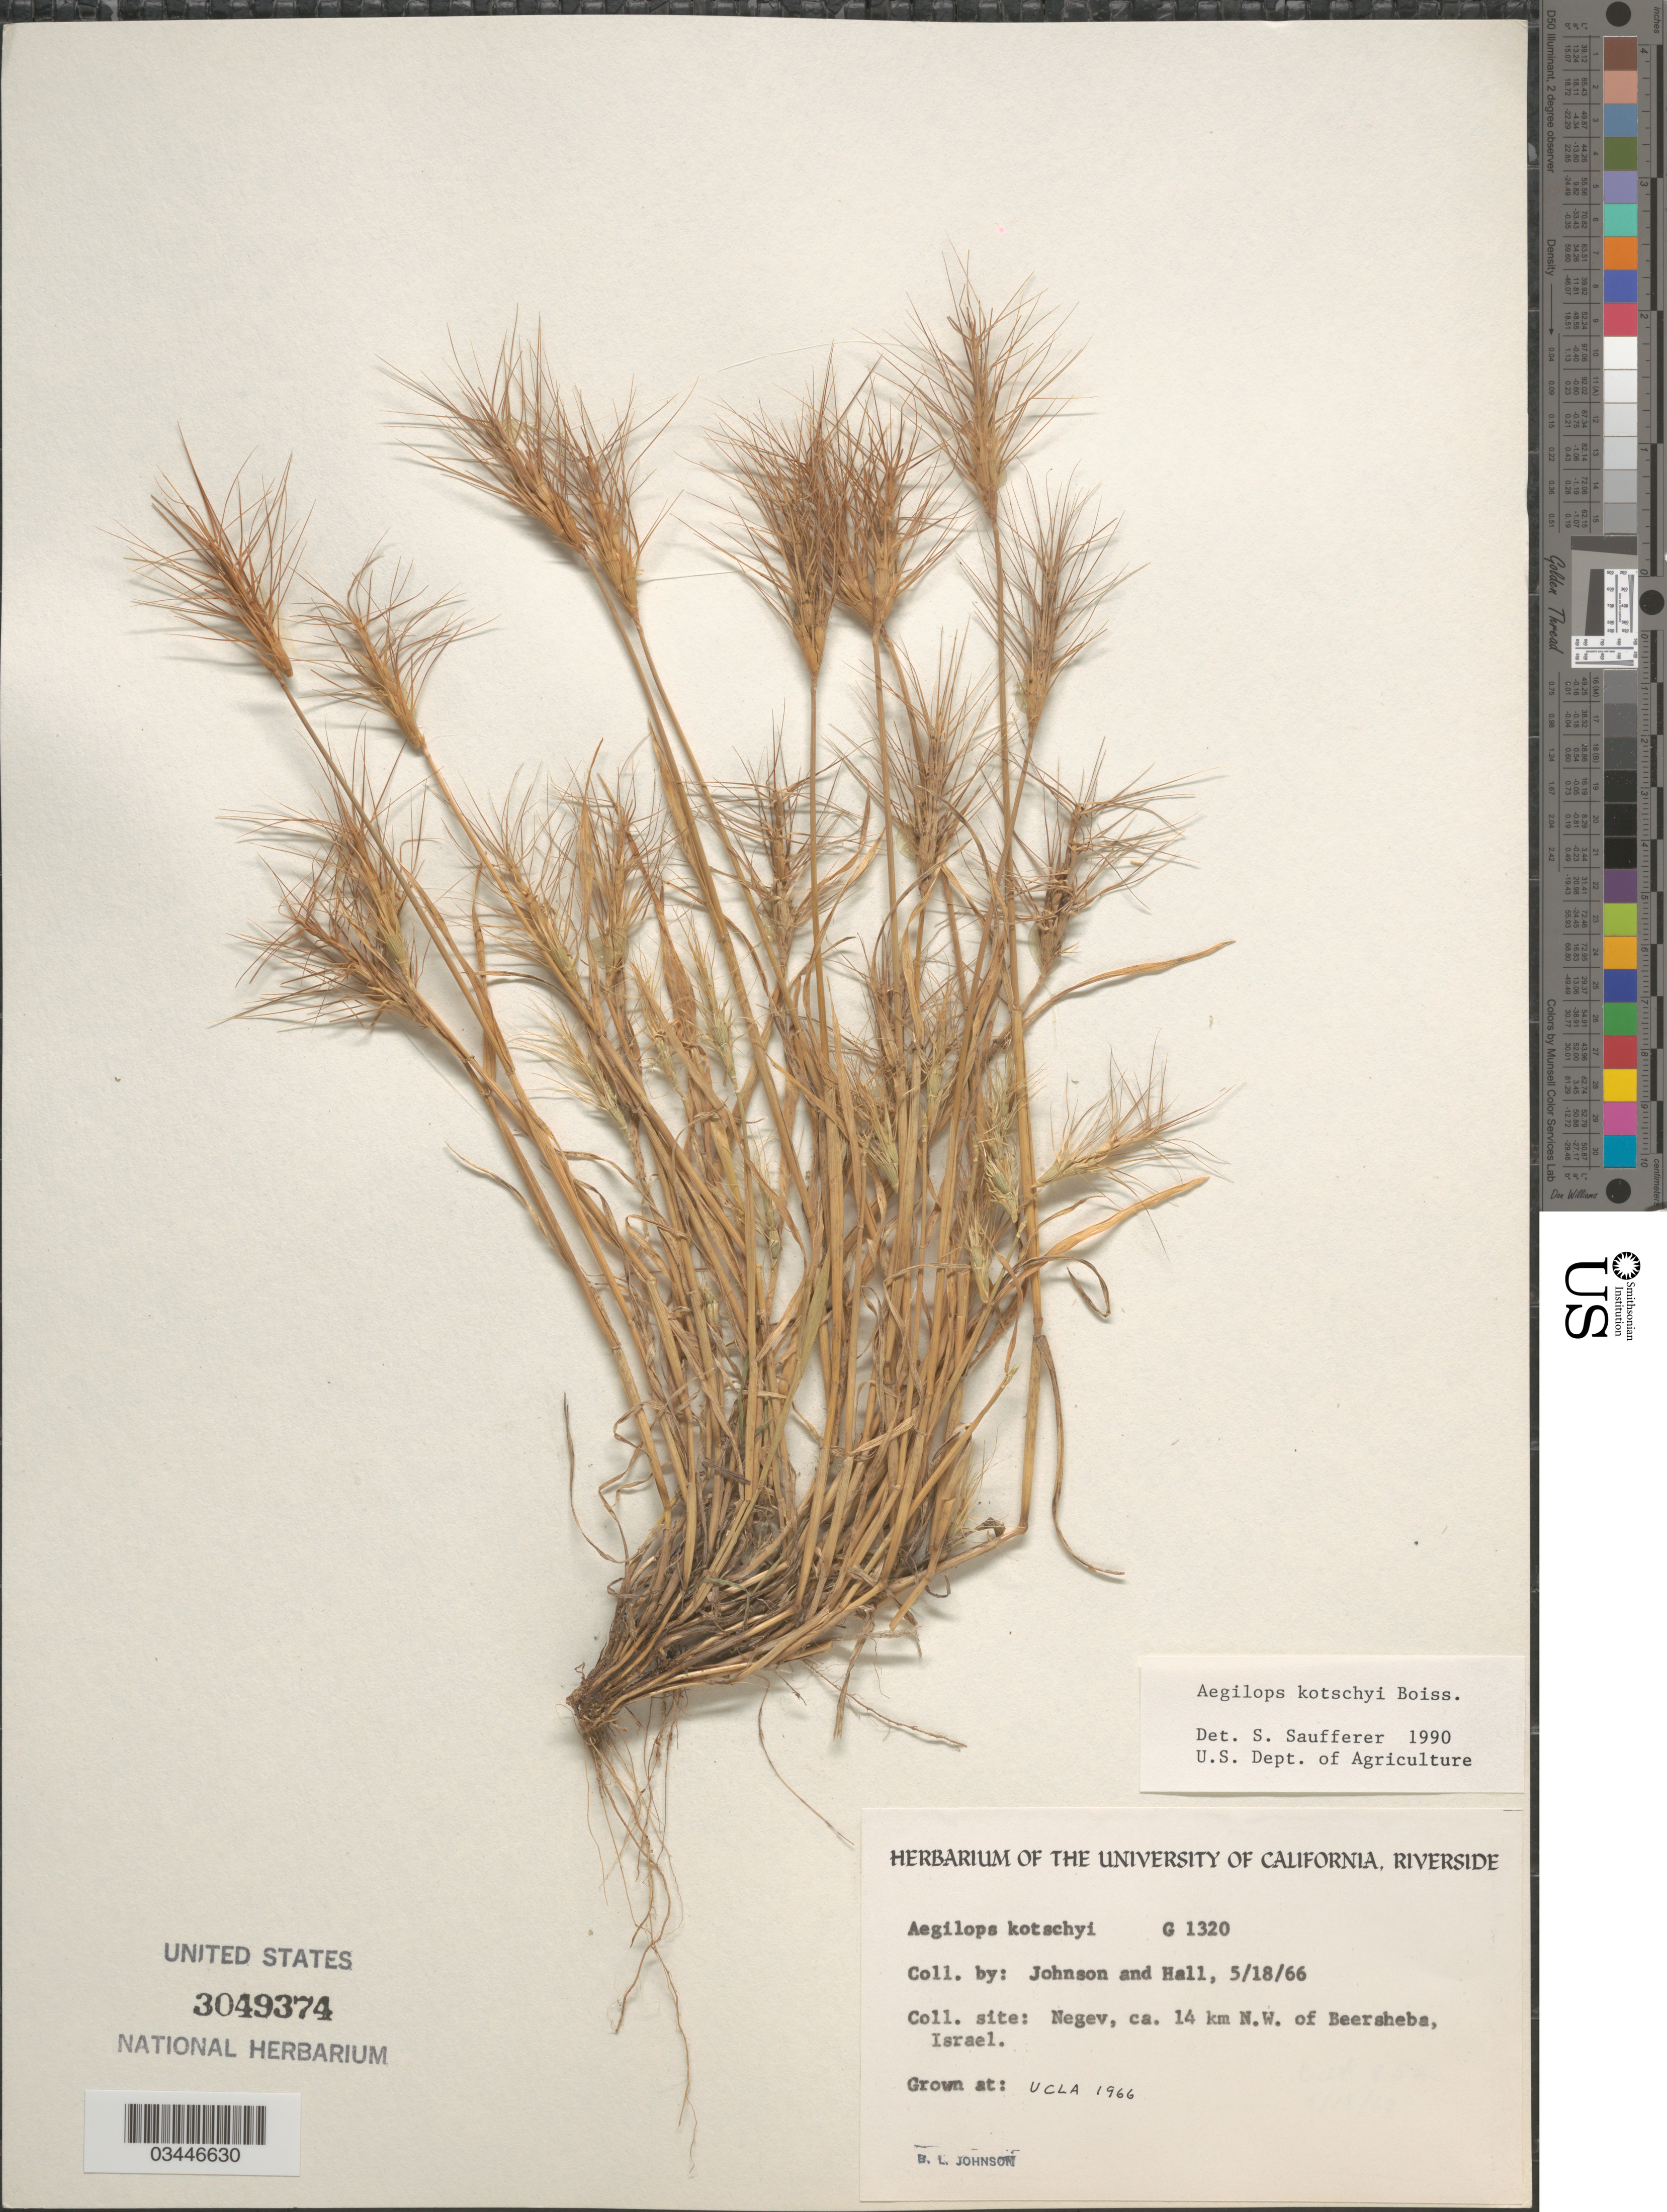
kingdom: Plantae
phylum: Tracheophyta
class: Liliopsida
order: Poales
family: Poaceae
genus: Aegilops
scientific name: Aegilops kotschyi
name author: Boiss.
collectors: B. Johnson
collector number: G1320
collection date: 1966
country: United States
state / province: California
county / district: Los Angeles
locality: UCLA.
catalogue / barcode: US 3049374